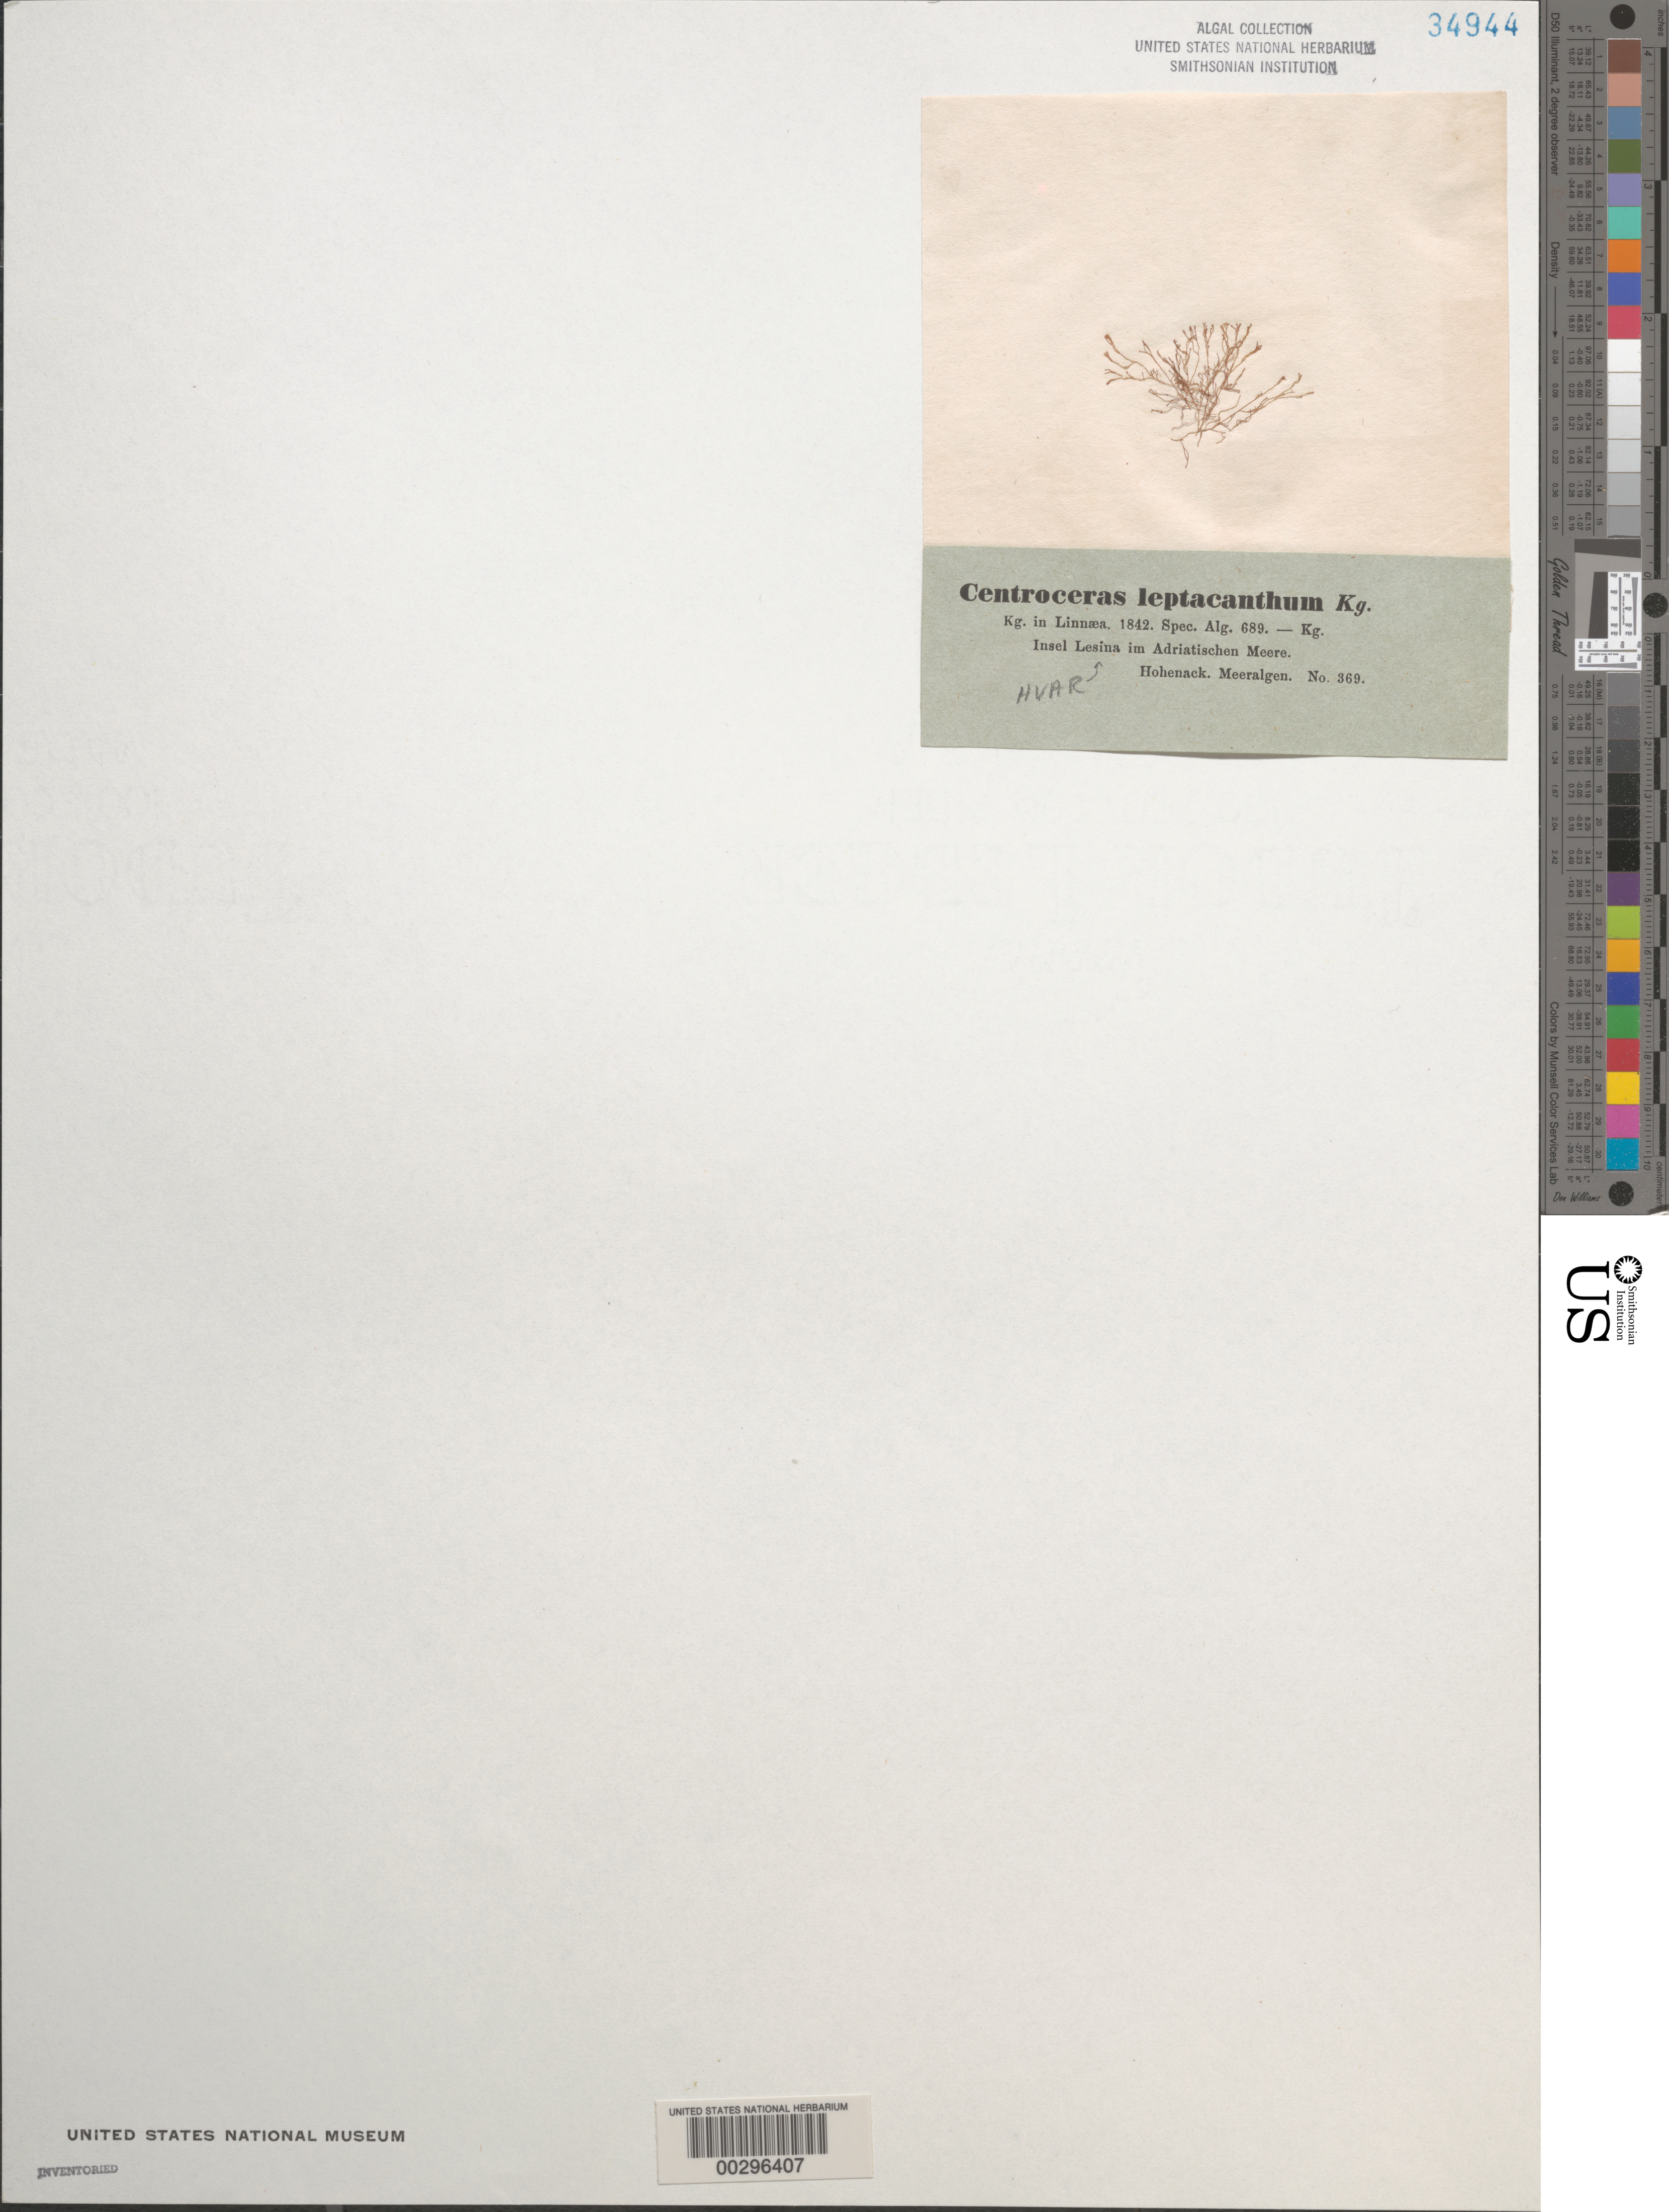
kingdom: Plantae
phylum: Rhodophyta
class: Florideophyceae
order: Ceramiales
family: Ceramiaceae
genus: Centroceras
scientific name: Centroceras micracanthum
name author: Kütz.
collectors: R. F. Hohenacker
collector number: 369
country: Croatia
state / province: Split-Dalmatia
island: Hvar (Lesina)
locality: Adriatic Sea (Adriatischen Meere)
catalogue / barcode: US 34944